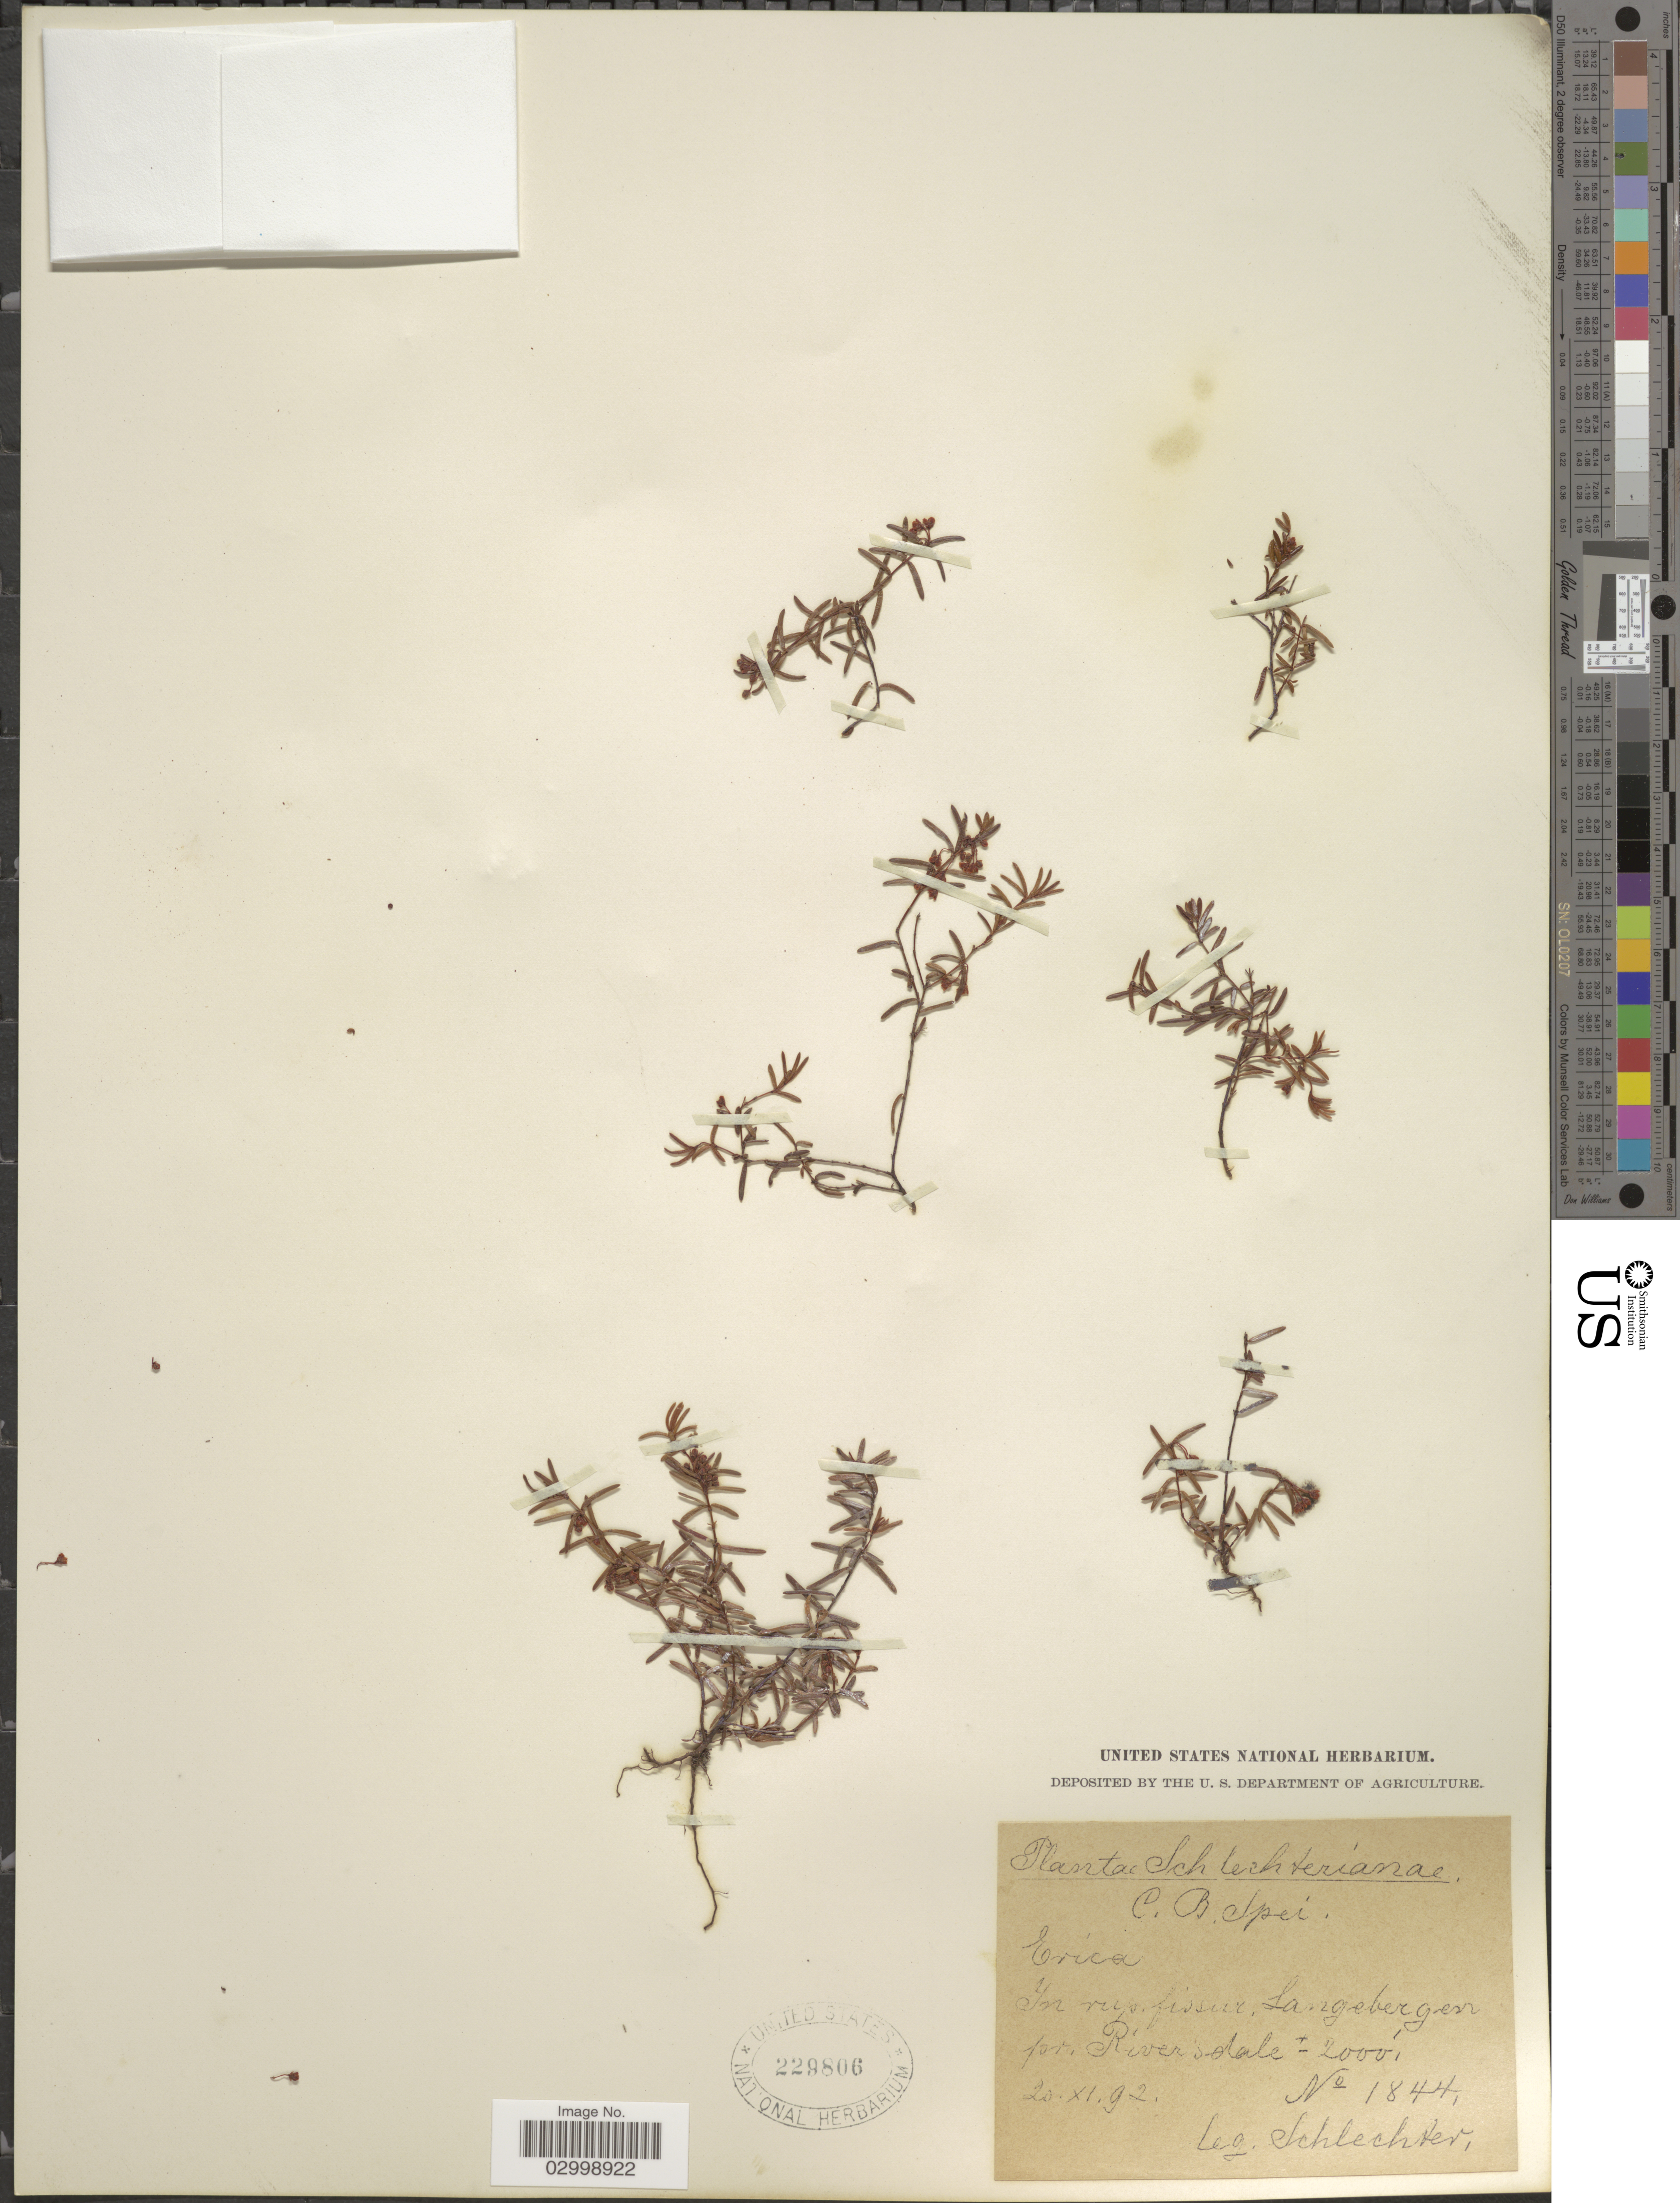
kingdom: Plantae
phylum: Tracheophyta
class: Magnoliopsida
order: Ericales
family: Ericaceae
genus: Erica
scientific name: Erica sp.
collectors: Schlechter, --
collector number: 1844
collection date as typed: Transcribed d/m/y: 20/11/92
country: South Africa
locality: C. B. Spei, in rup. fissur. Langebergen pr. Riversdale.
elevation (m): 610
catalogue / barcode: US 229806